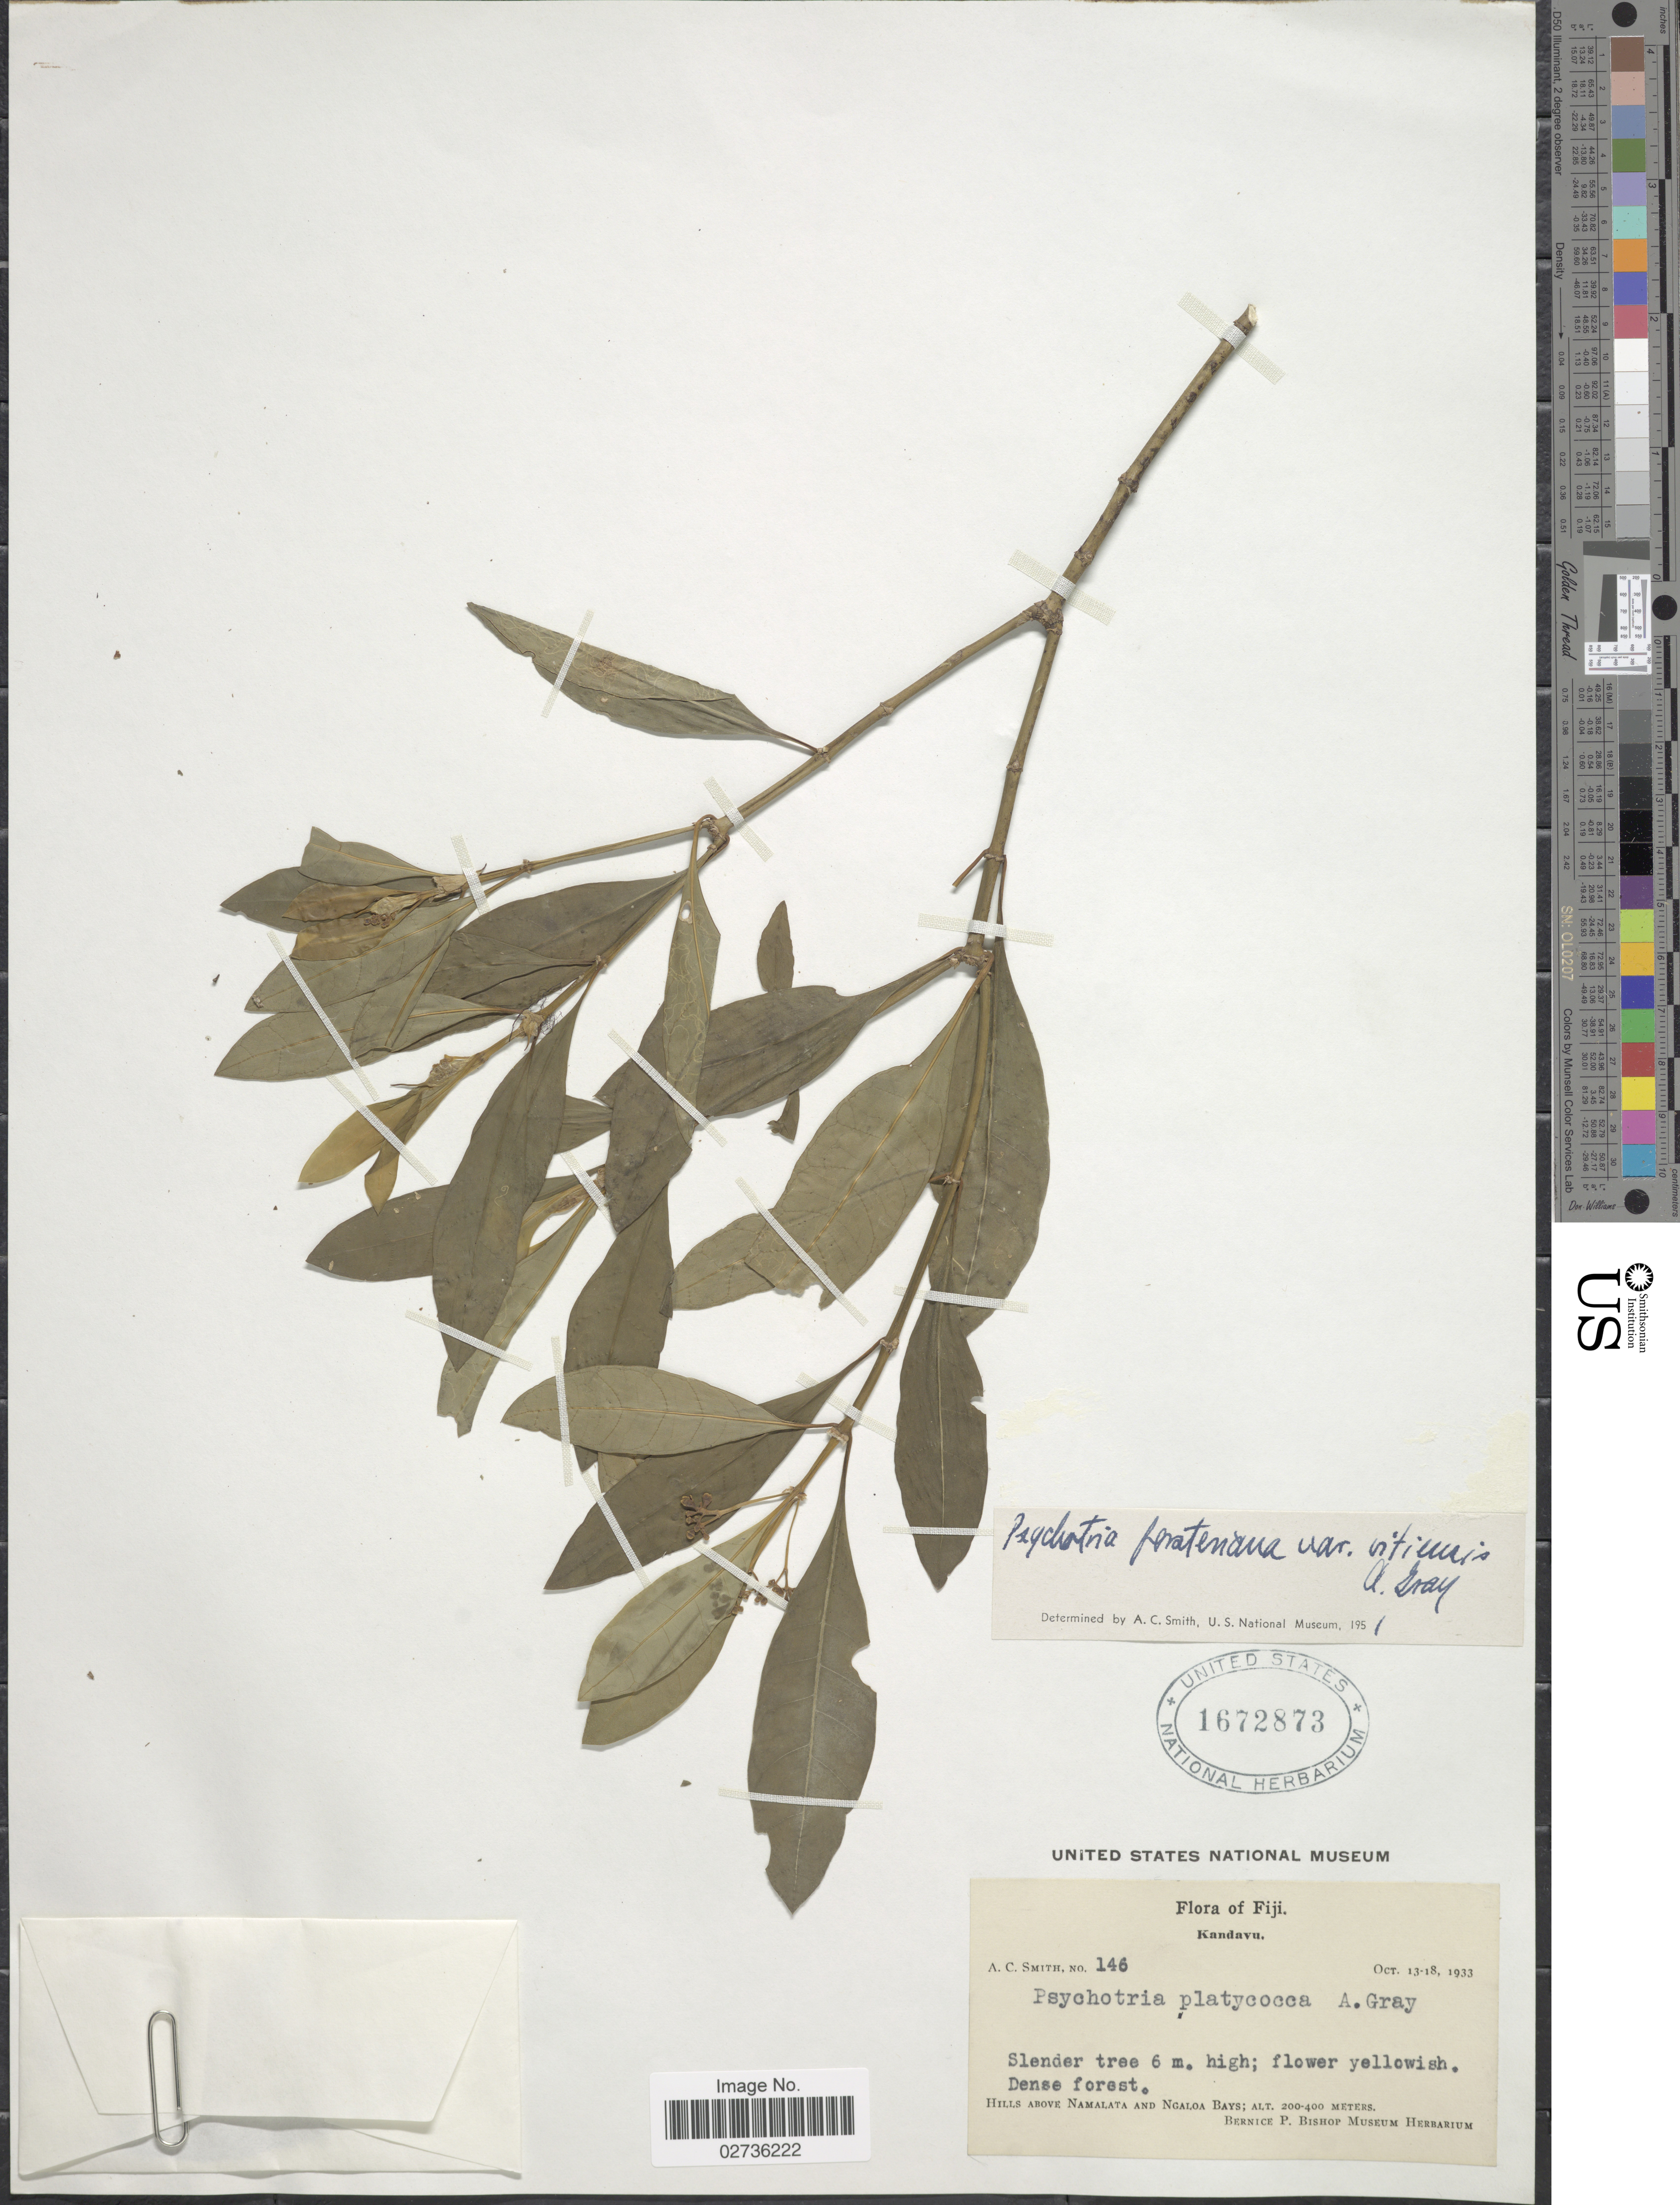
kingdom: Plantae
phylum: Tracheophyta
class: Magnoliopsida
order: Gentianales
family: Rubiaceae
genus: Psychotria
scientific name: Psychotria forsteriana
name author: A. Gray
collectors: A. C. Smith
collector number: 146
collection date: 1933-10-13/1933-10-18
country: Fiji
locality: Kandavu. Hills above Namalata and Ngaloa Bays.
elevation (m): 200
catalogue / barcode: US 1672873